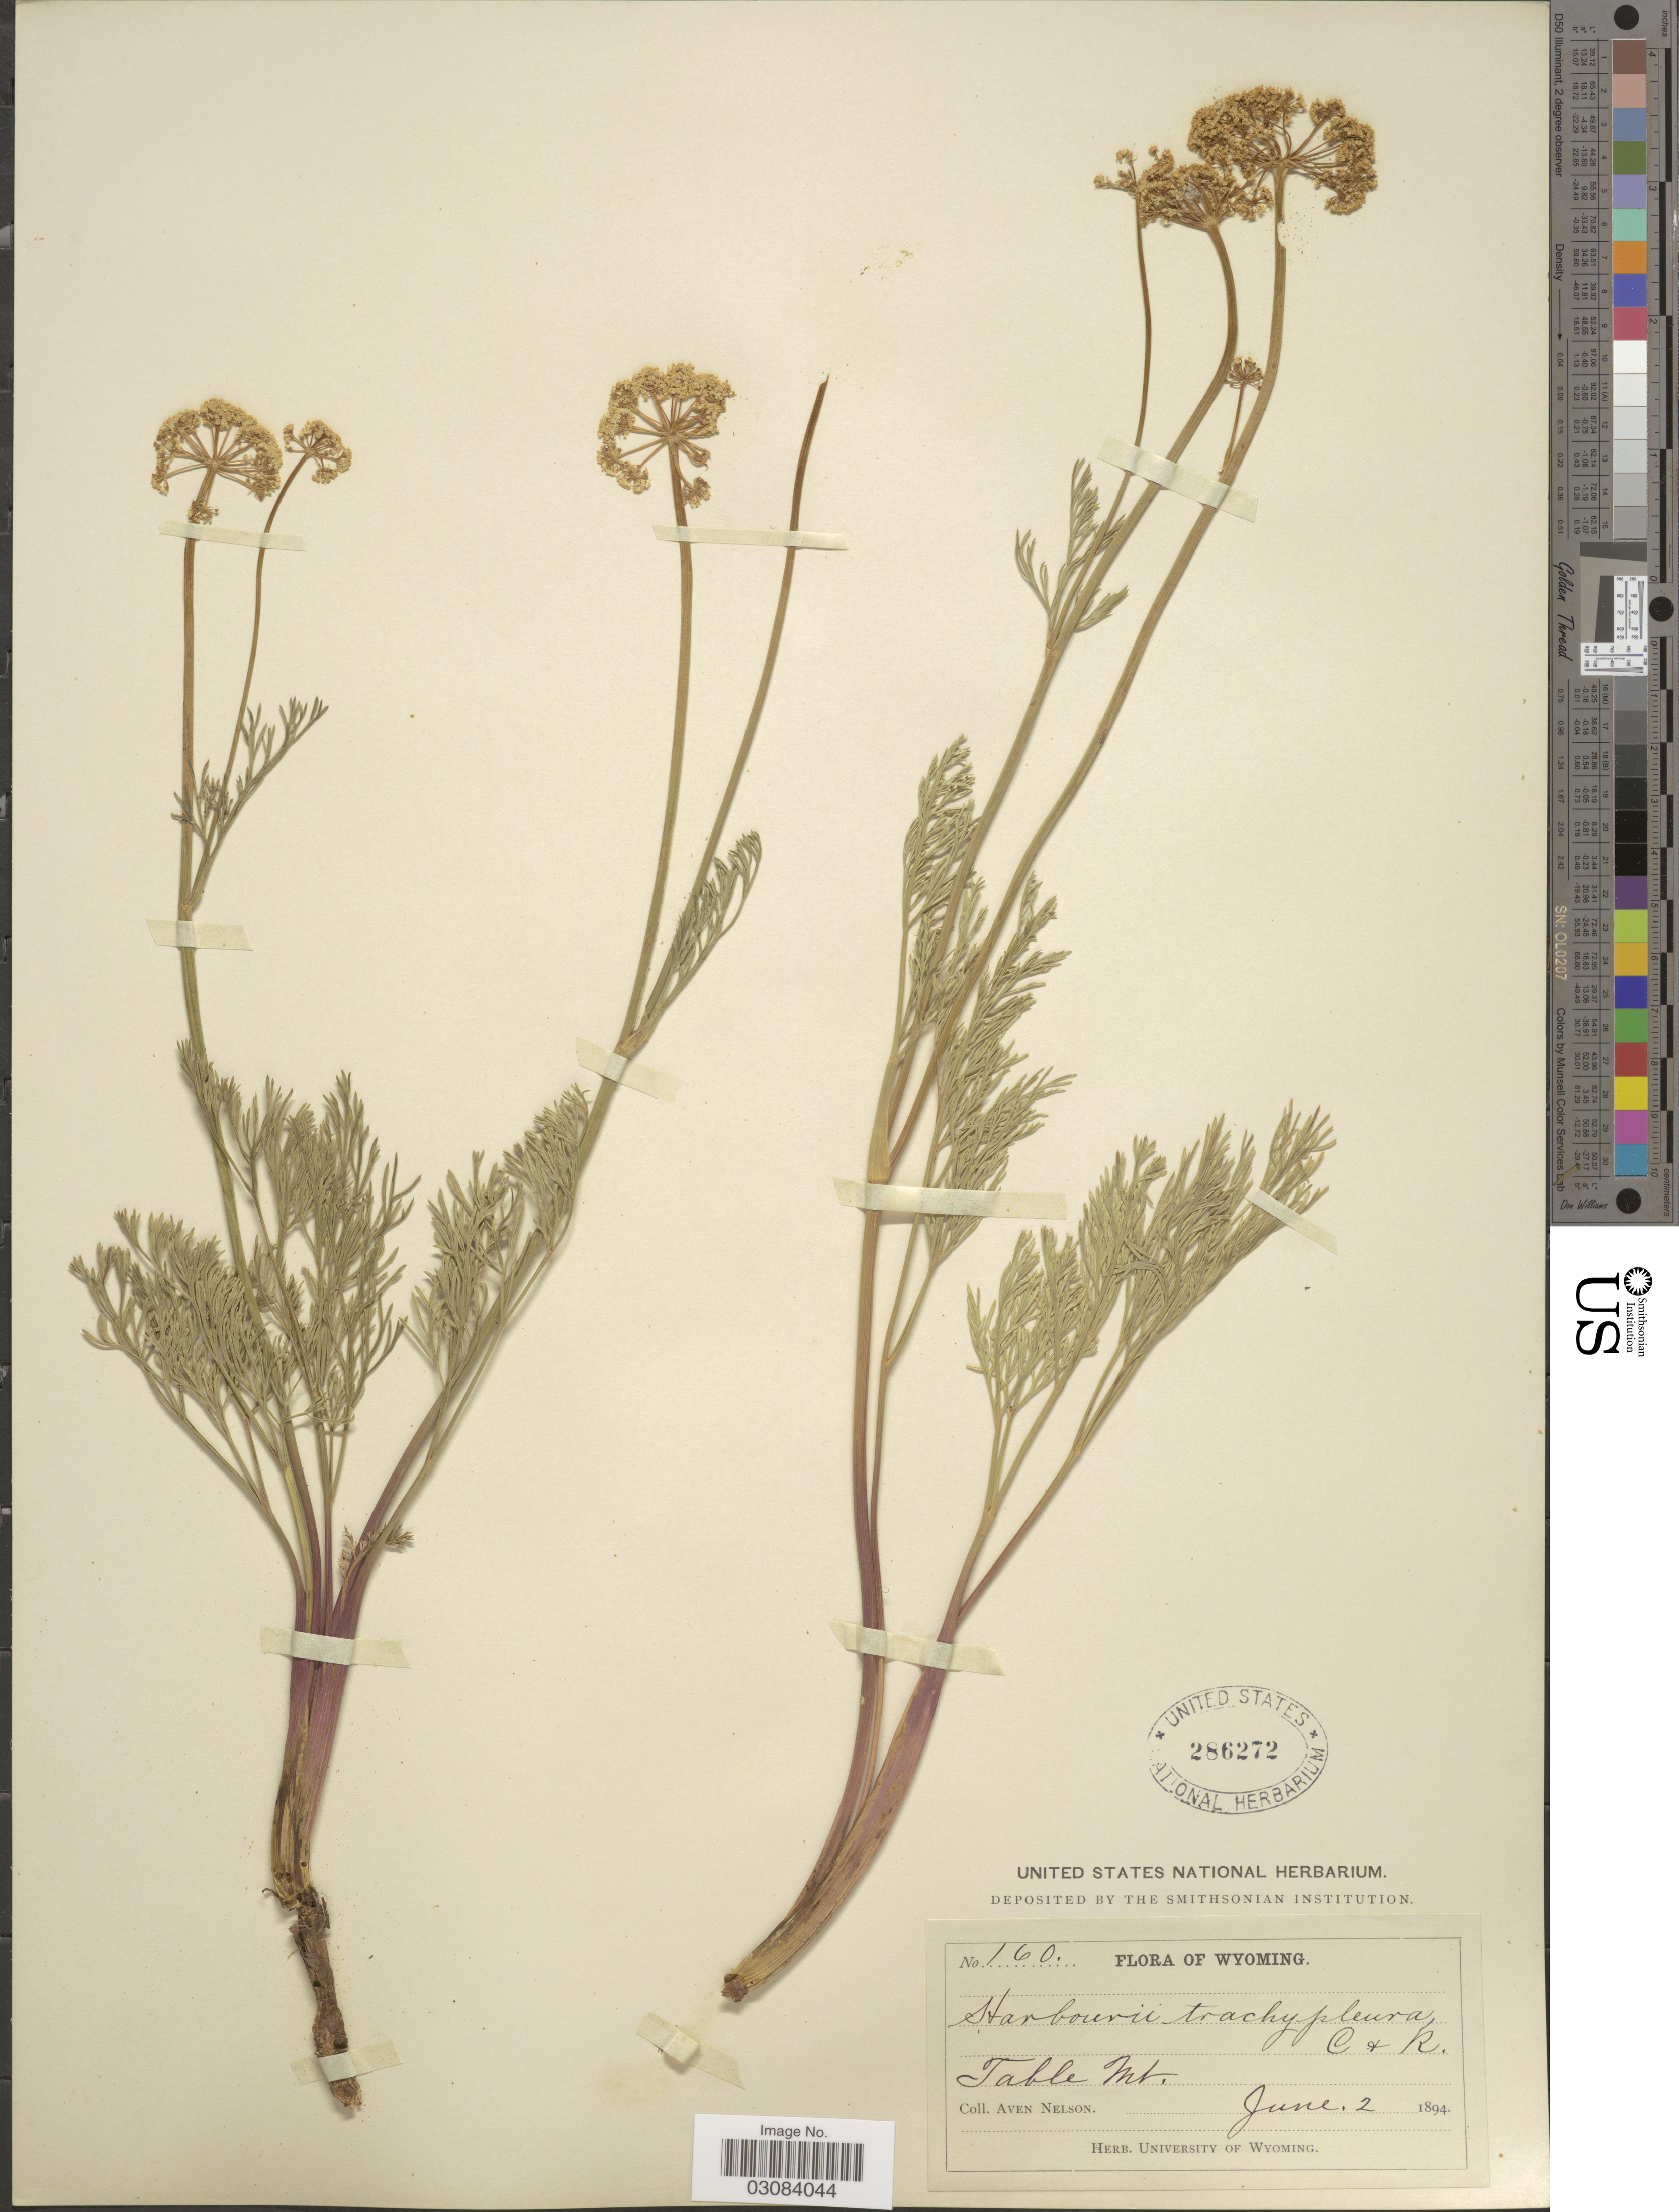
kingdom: Plantae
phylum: Tracheophyta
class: Magnoliopsida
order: Apiales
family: Apiaceae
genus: Harbouria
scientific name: Harbouria trachypleura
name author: (A. Gray) J.M. Coult. & Rose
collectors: A. Nelson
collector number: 160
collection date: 1894-06-02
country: United States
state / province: Wyoming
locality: Table Mt.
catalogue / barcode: US 286272